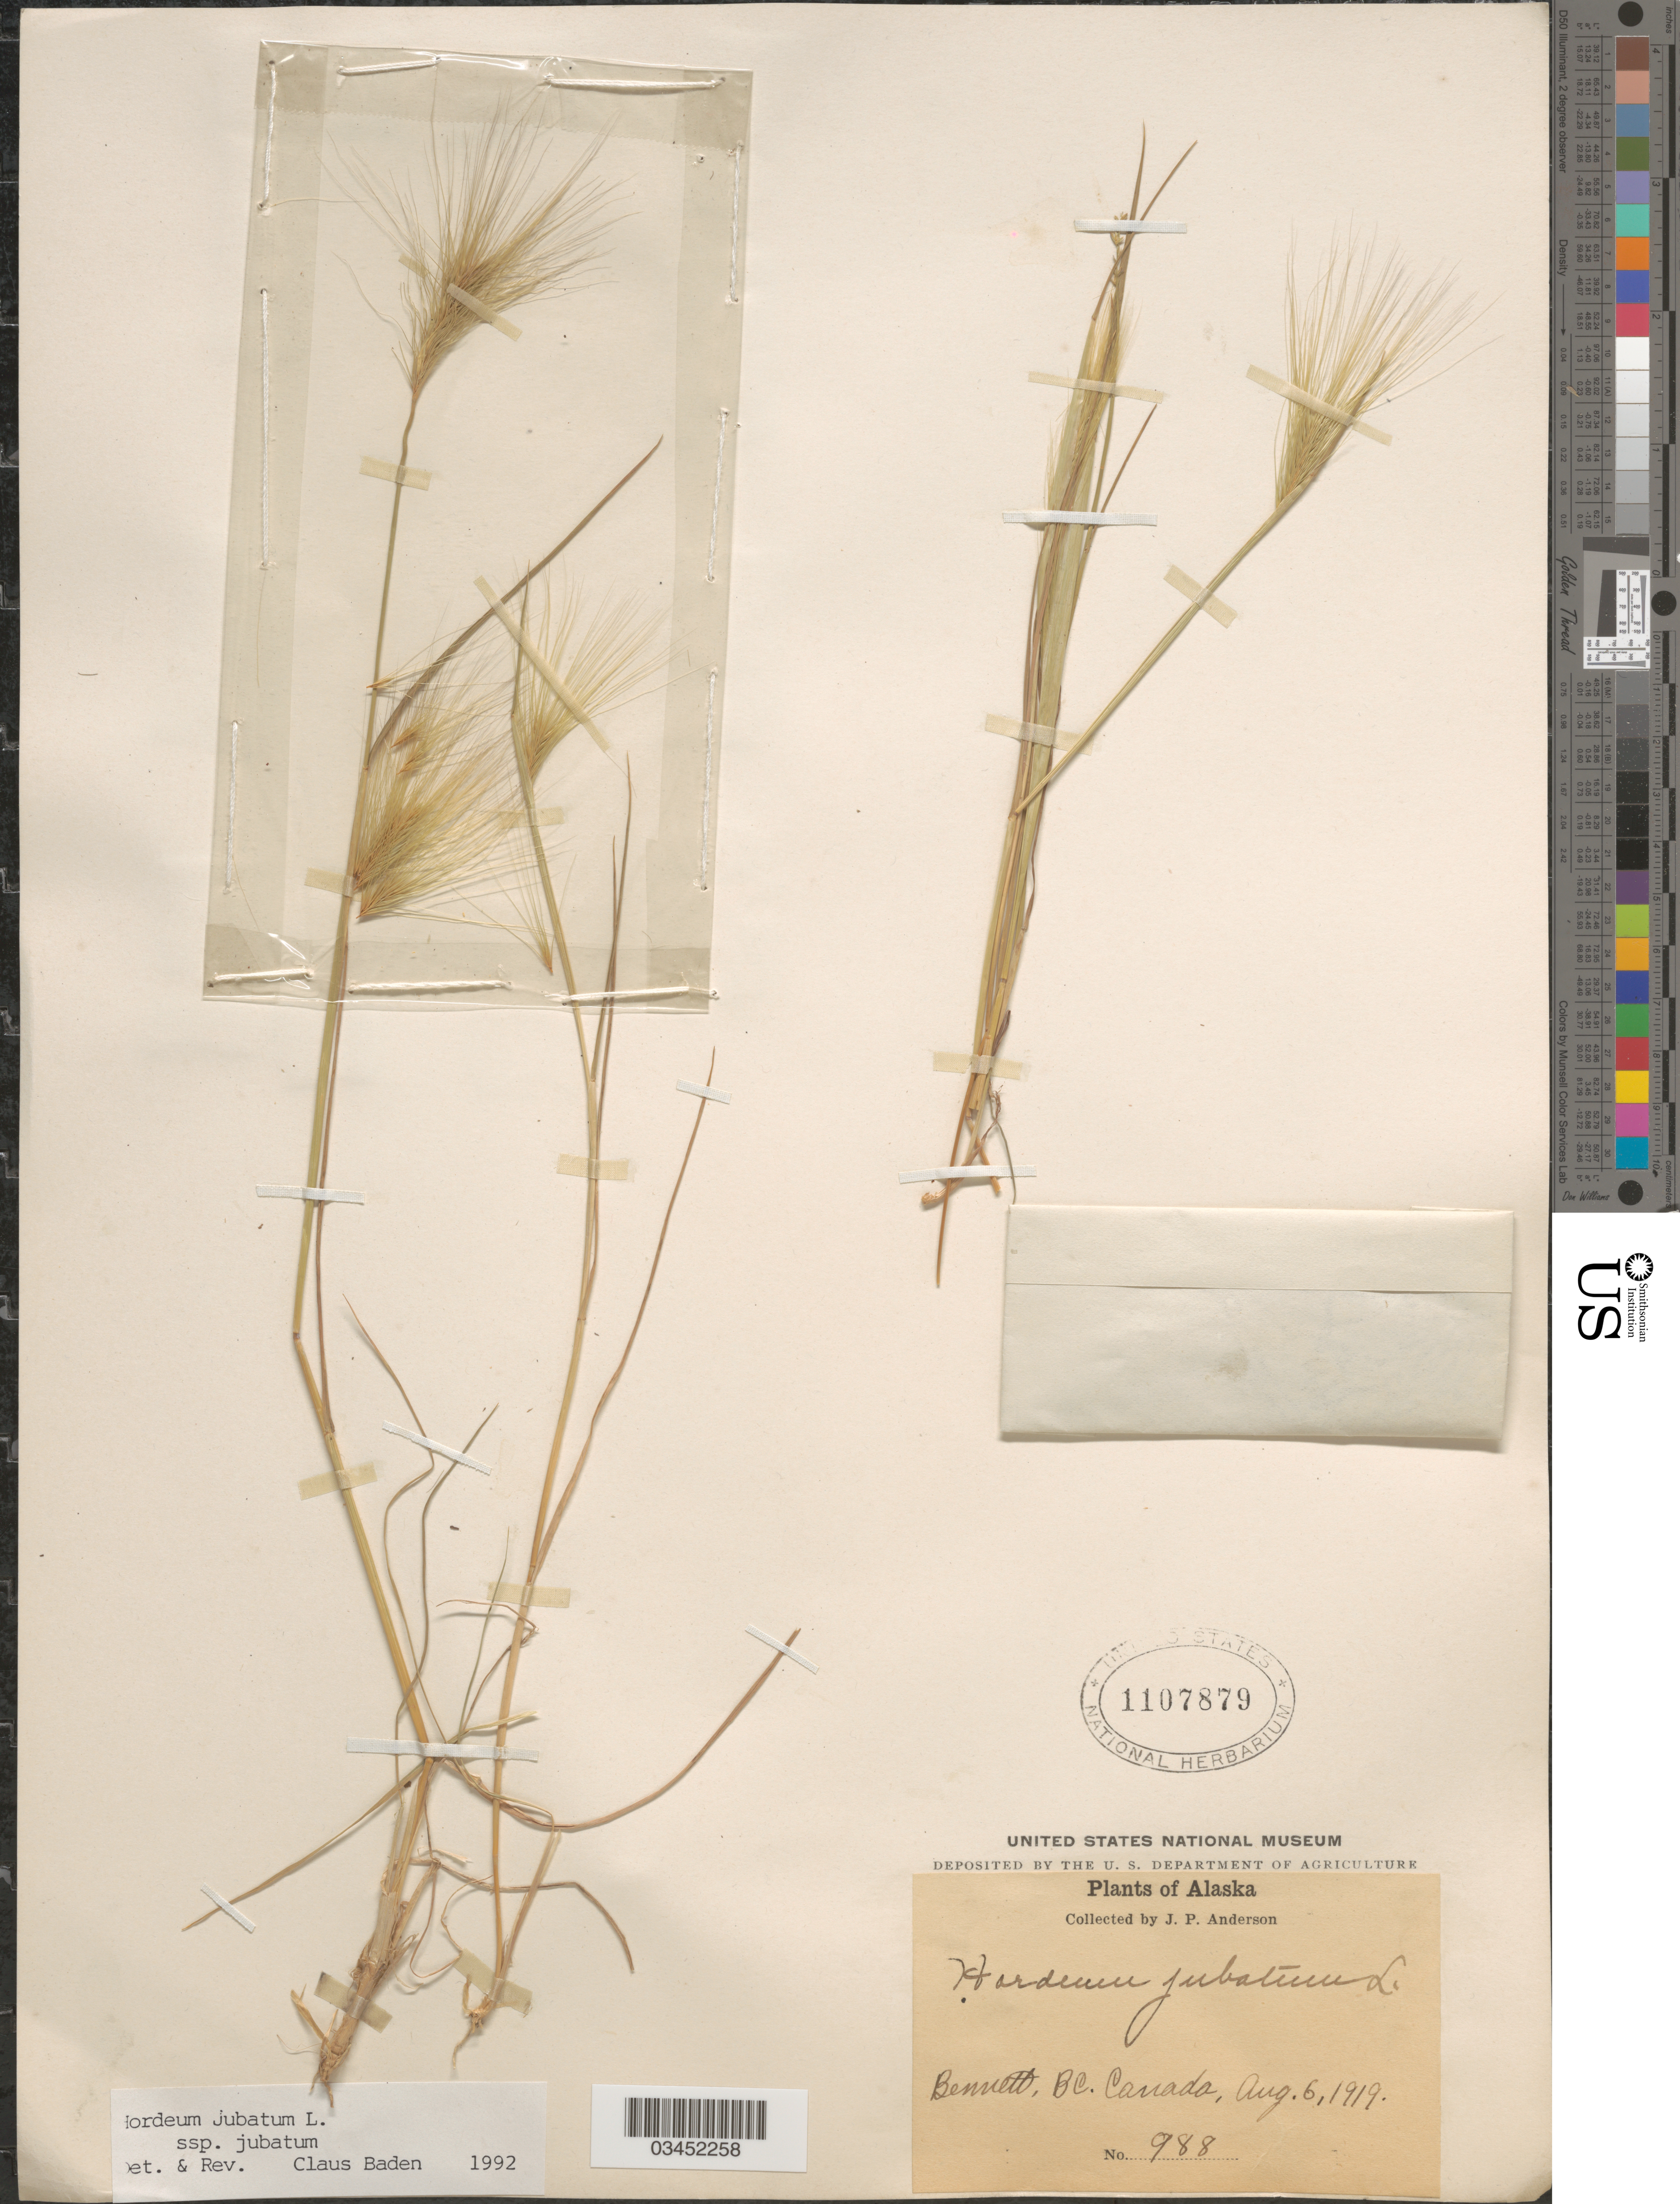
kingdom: Plantae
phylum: Tracheophyta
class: Liliopsida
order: Poales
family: Poaceae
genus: Hordeum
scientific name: Hordeum jubatum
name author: L.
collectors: J. P. Anderson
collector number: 988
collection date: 1919-08-06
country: Canada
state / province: British Columbia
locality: Bennett.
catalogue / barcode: US 1107879